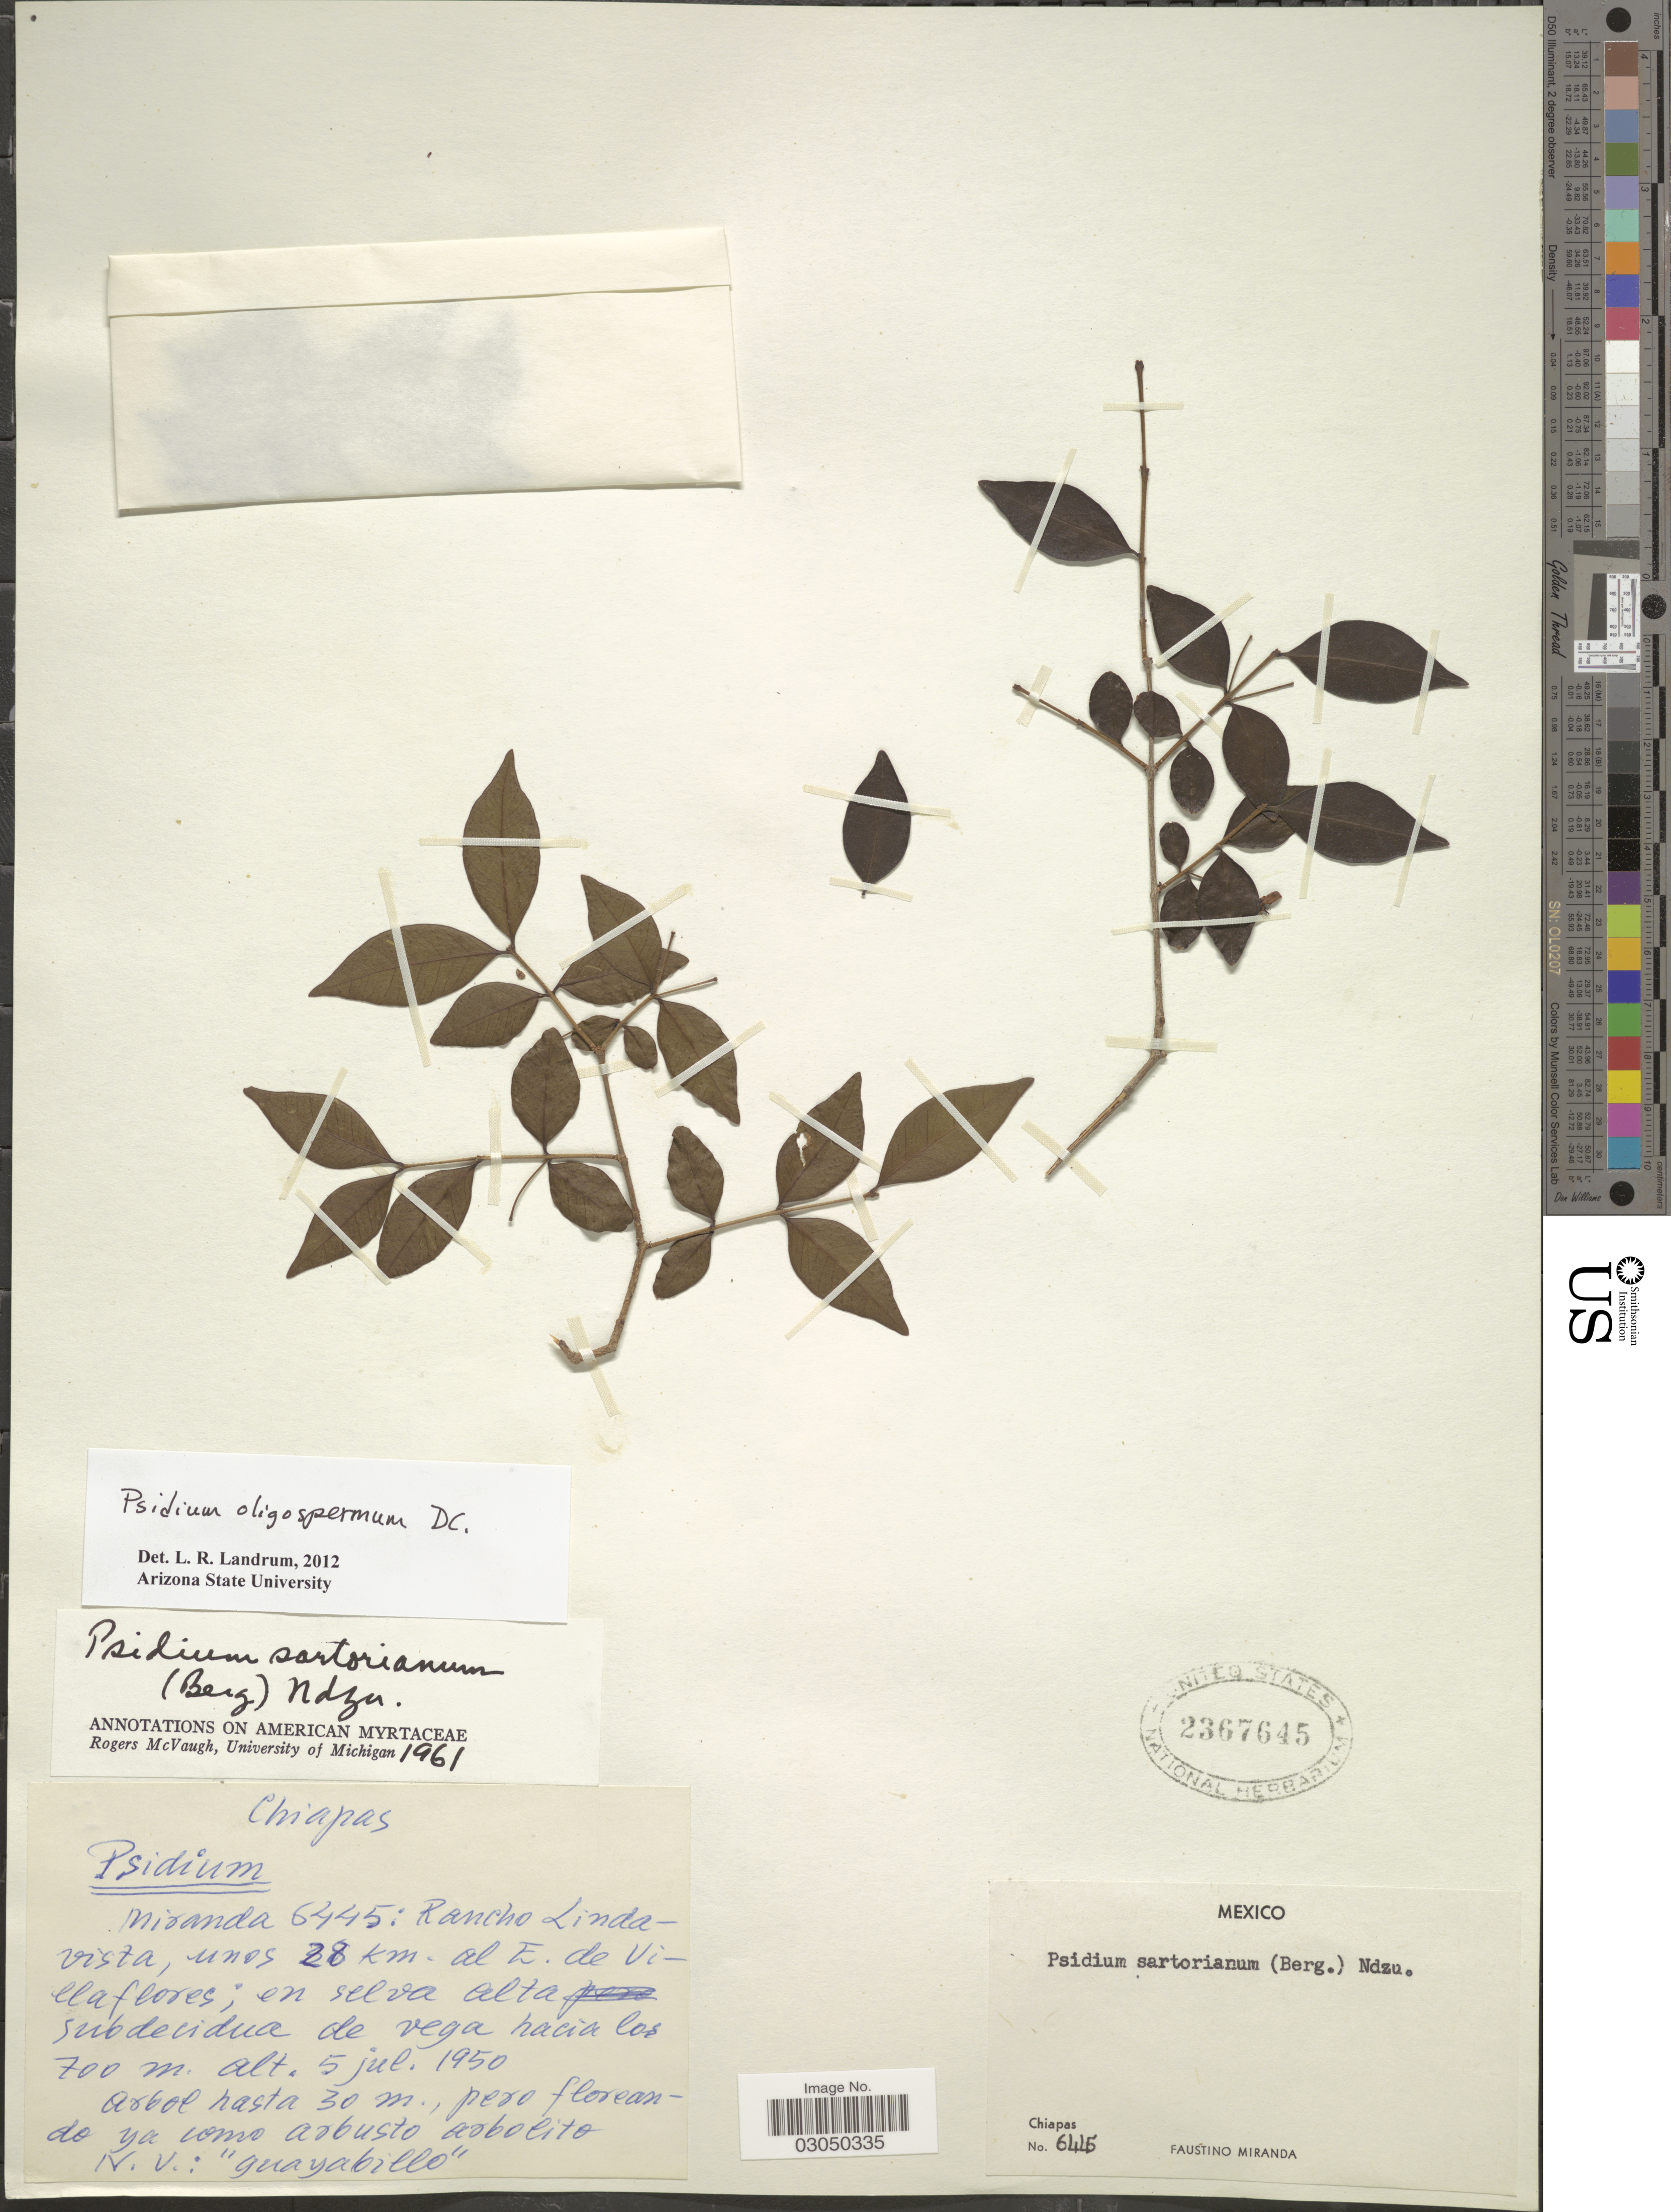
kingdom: Plantae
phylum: Tracheophyta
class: Magnoliopsida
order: Myrtales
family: Myrtaceae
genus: Psidium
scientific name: Psidium oligospermum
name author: Mart. ex DC.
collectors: F. Miranda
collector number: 6445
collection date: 1950-07-05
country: Mexico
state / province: Chiapas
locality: Rancho Lindavista, unos 28 km. al E. de Villaflores.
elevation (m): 700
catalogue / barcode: US 2367645